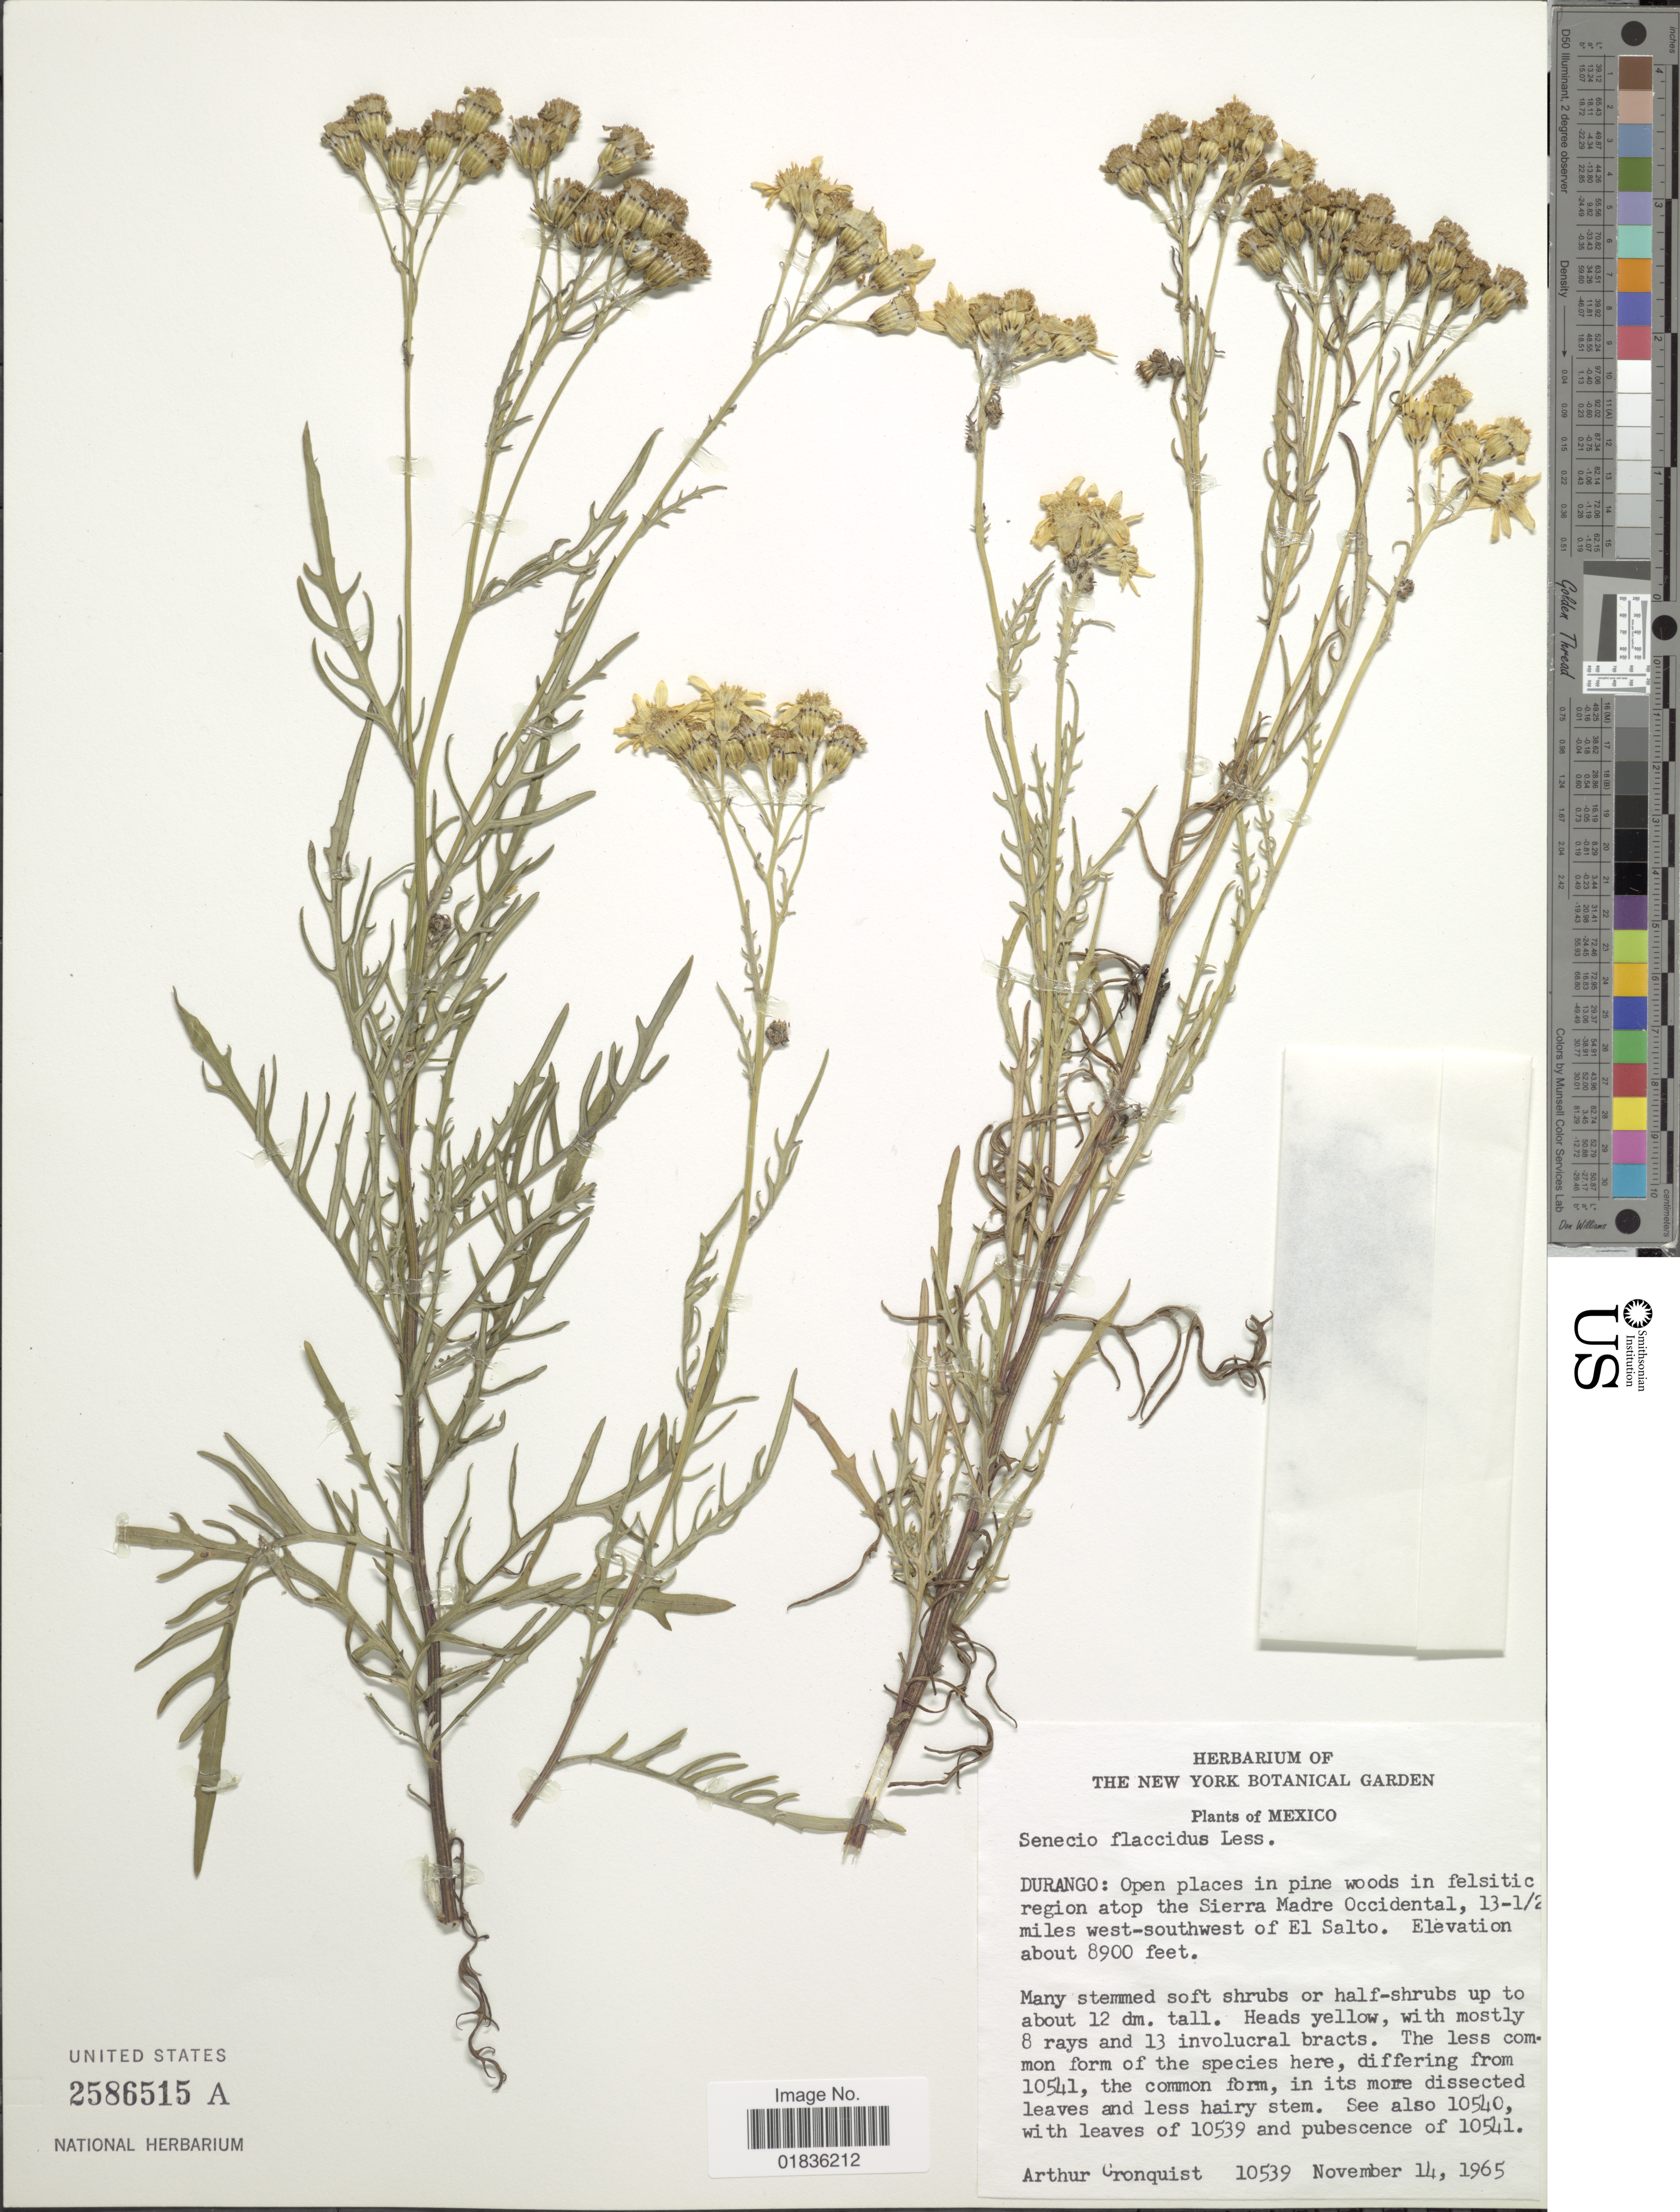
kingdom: Plantae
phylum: Tracheophyta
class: Magnoliopsida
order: Asterales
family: Asteraceae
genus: Senecio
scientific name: Senecio flaccidus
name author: Less.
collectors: A. J. Cronquist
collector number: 10539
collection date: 1965-11-14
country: Mexico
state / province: Durango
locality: In region atop the Sierra Madre Occidental, 13-1/2 miles west-southwest of El salto.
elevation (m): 2713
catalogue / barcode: US 2586515A